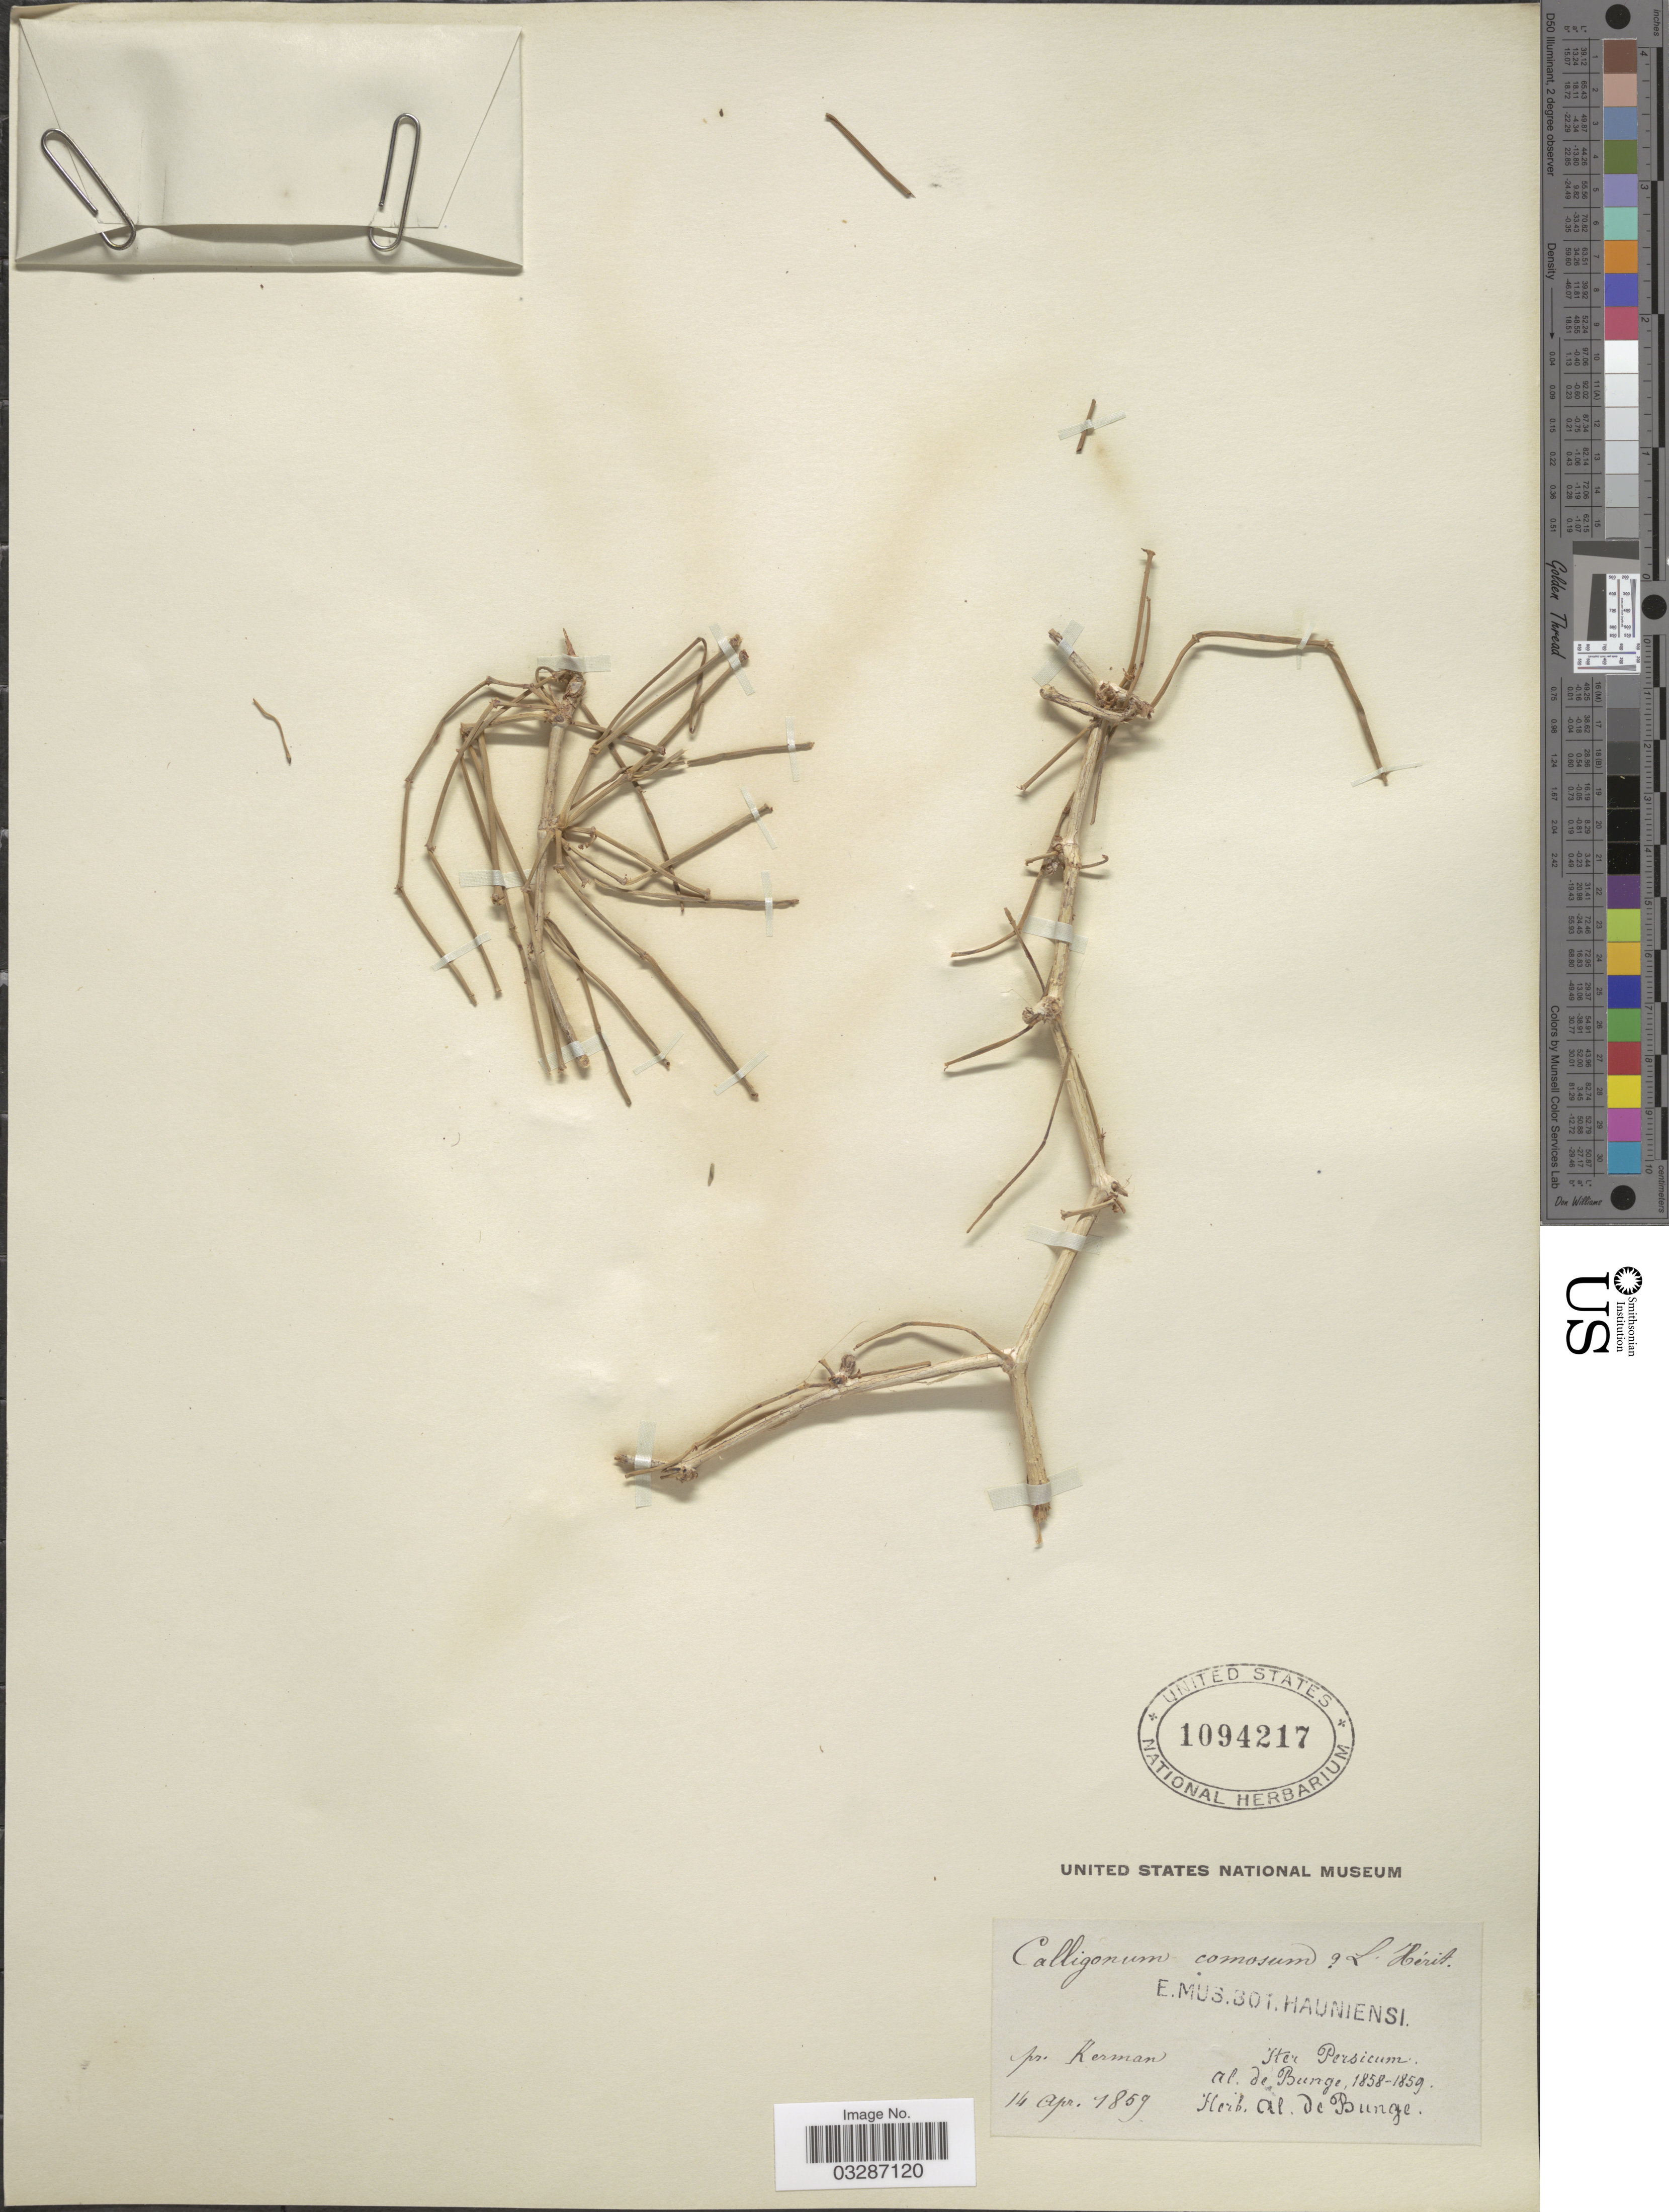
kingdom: Plantae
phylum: Tracheophyta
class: Magnoliopsida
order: Caryophyllales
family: Polygonaceae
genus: Calligonum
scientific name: Calligonum comosum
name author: L'Hér.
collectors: A. de Bunge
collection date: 1859-04-14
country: Iran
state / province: Kerman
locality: Iter Persicum.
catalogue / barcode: US 1094217